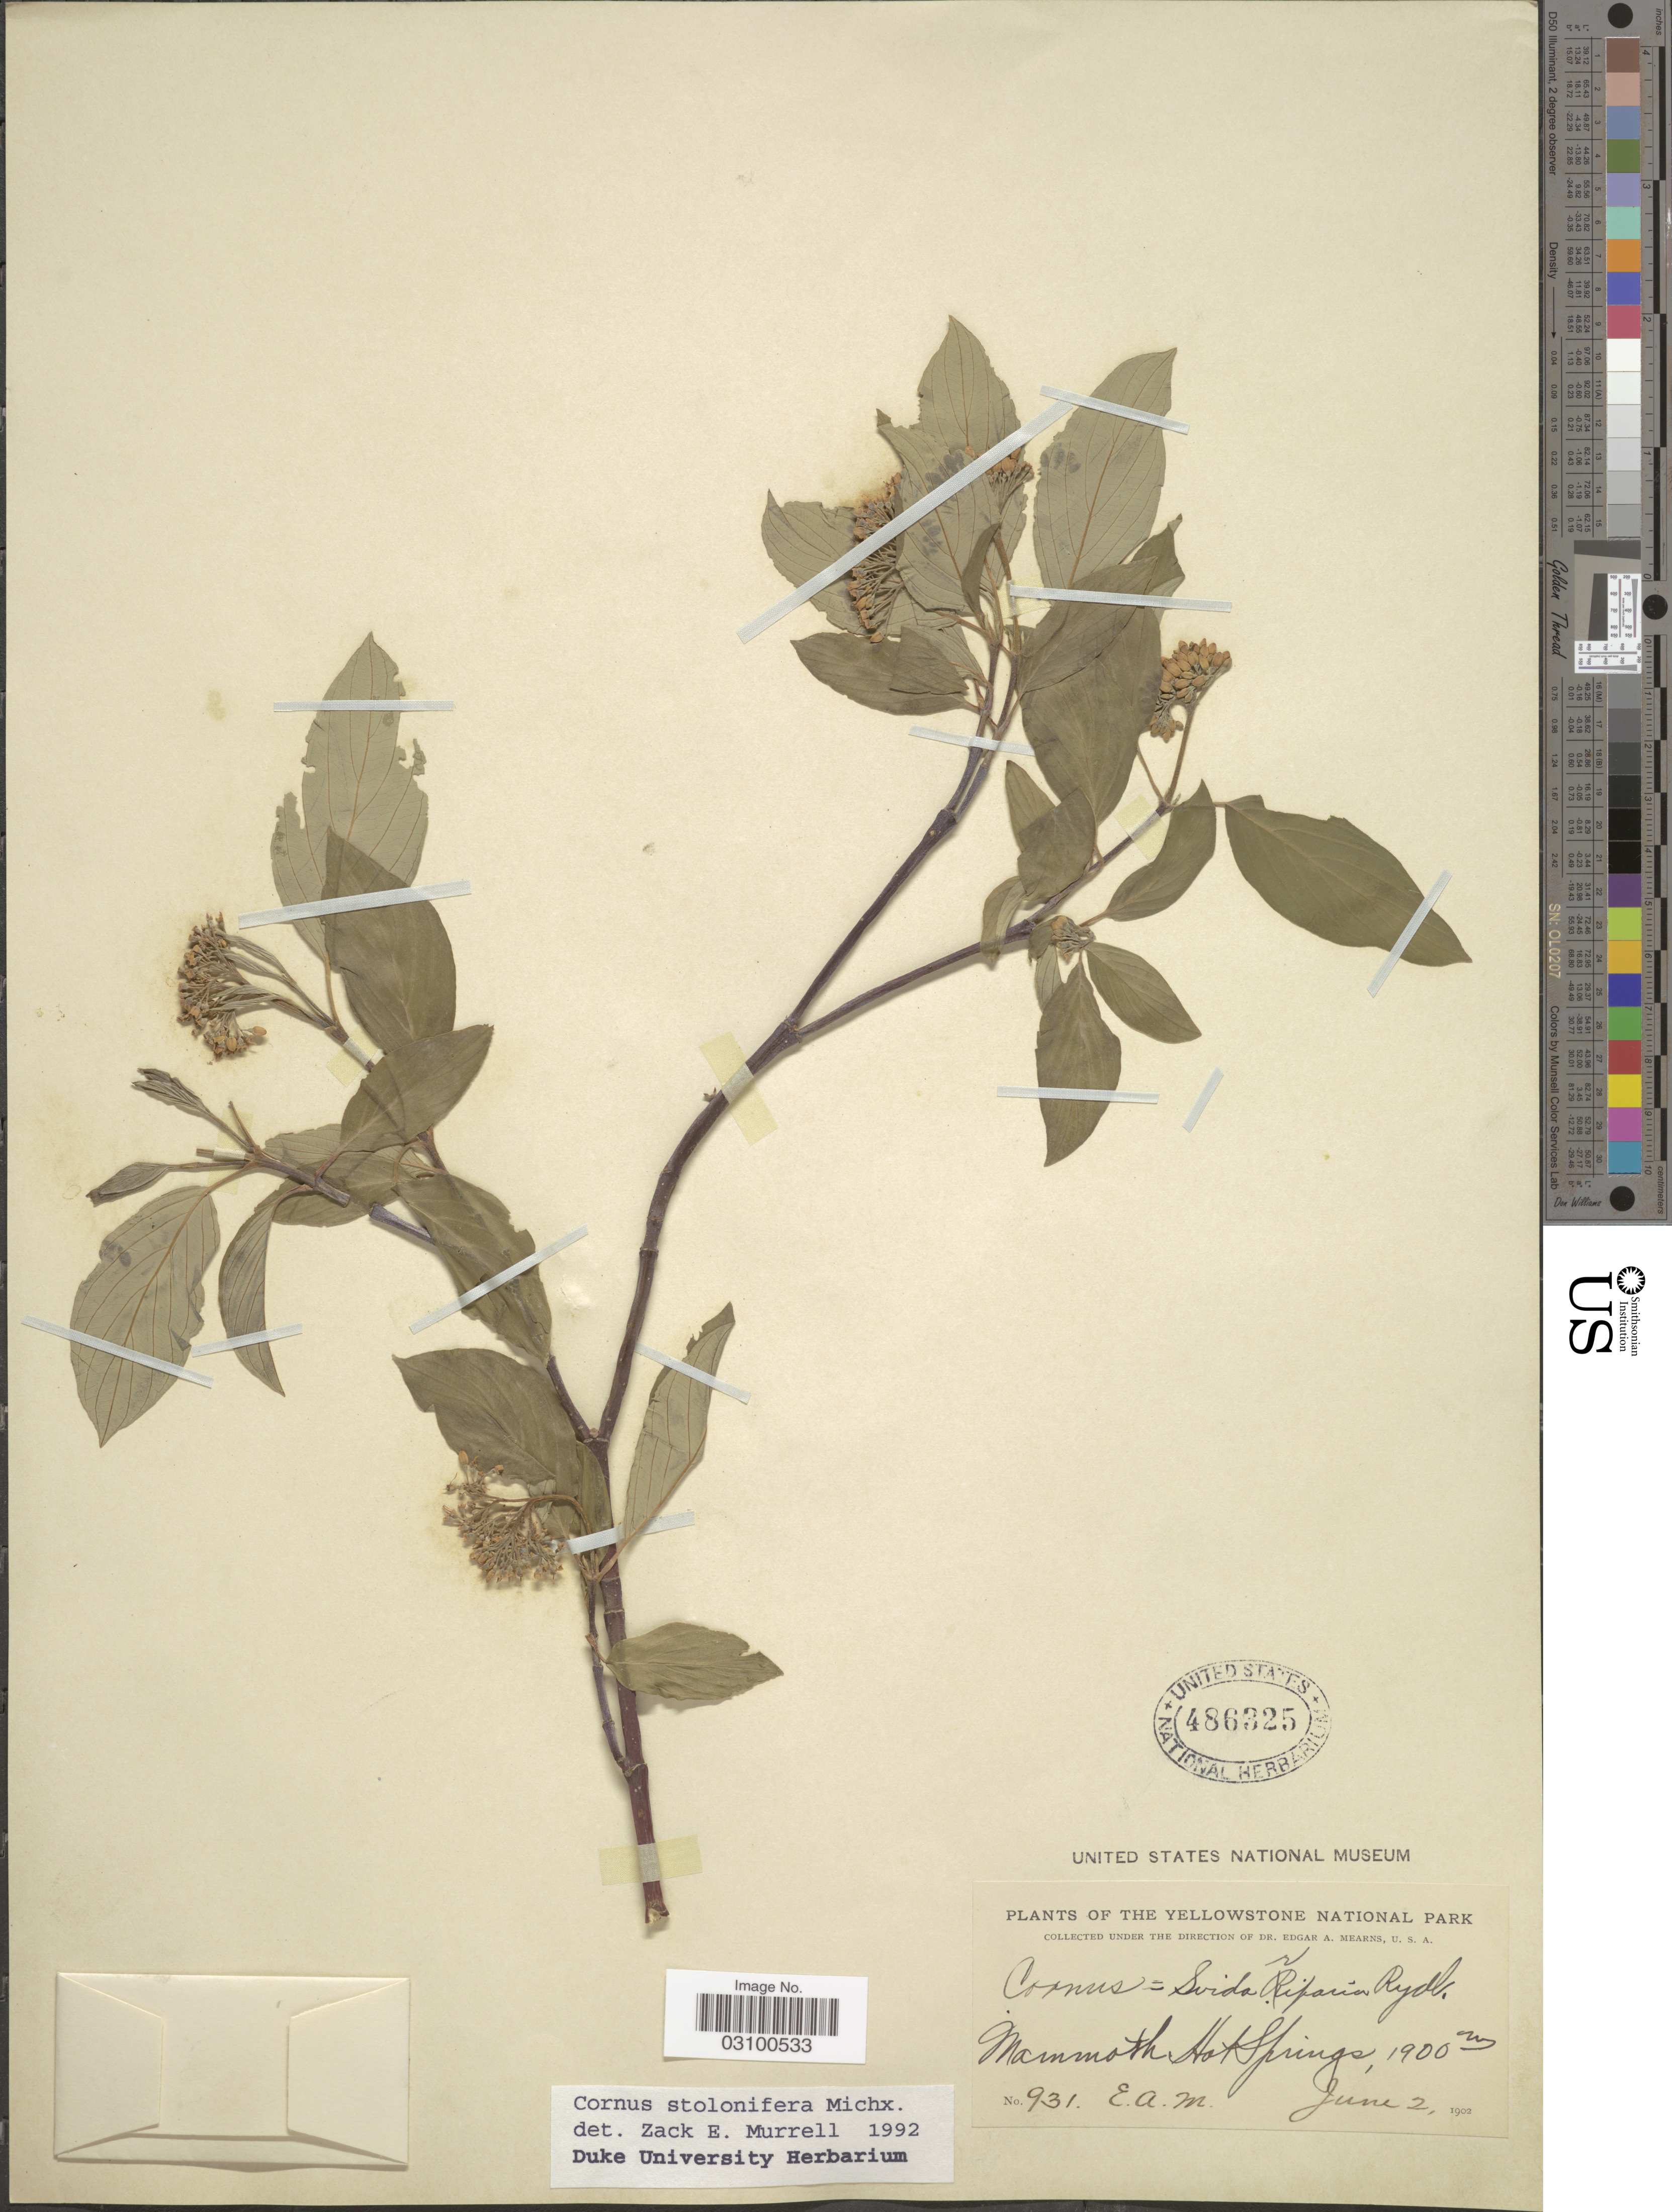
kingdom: Plantae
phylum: Tracheophyta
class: Magnoliopsida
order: Cornales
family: Cornaceae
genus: Cornus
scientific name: Cornus sericea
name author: L.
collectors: E. A. Mearns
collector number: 931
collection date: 1902-06-02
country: United States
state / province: Wyoming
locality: Yellowstone National Park. Mammoth Hot Springs.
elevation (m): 1900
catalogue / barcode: US 486325